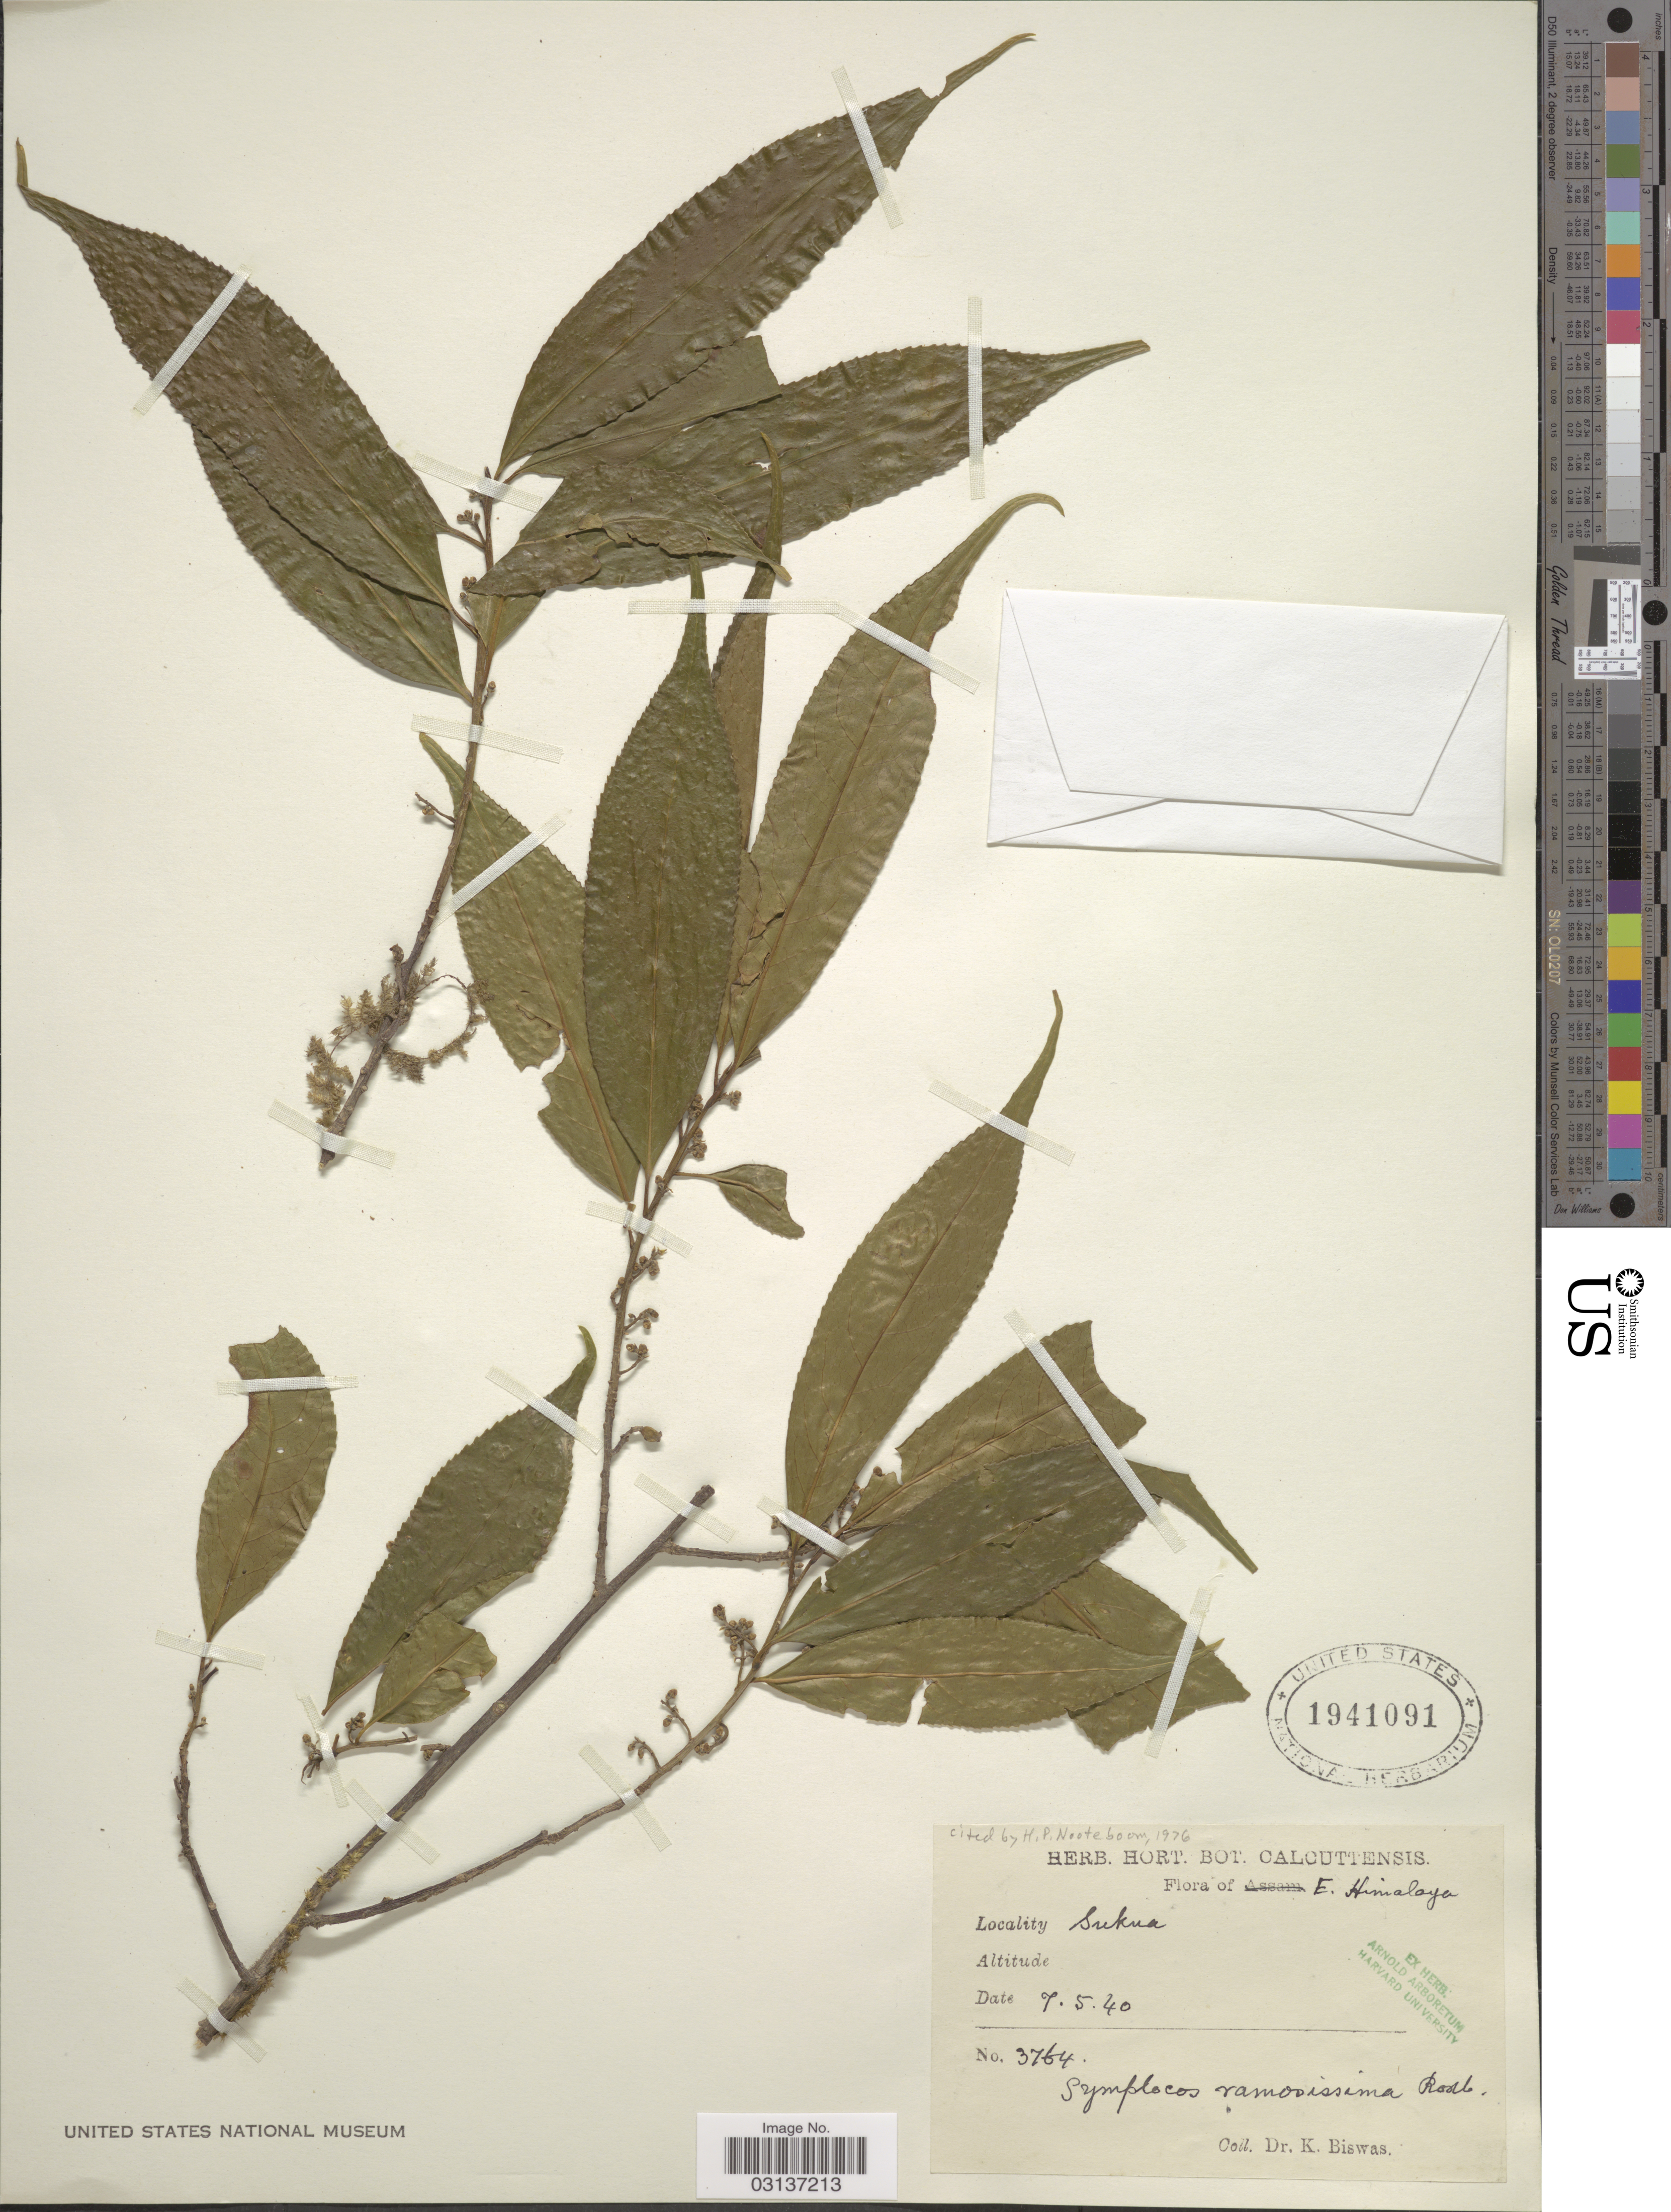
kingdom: Plantae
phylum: Tracheophyta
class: Magnoliopsida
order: Ericales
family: Symplocaceae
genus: Symplocos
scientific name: Symplocos ramosissima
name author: Wall.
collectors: K. Biswas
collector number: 3764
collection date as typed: Transcribed d/m/y: 7/5/40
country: India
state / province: West Bengal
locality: E. Himalaya. Sukna.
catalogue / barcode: US 1941091